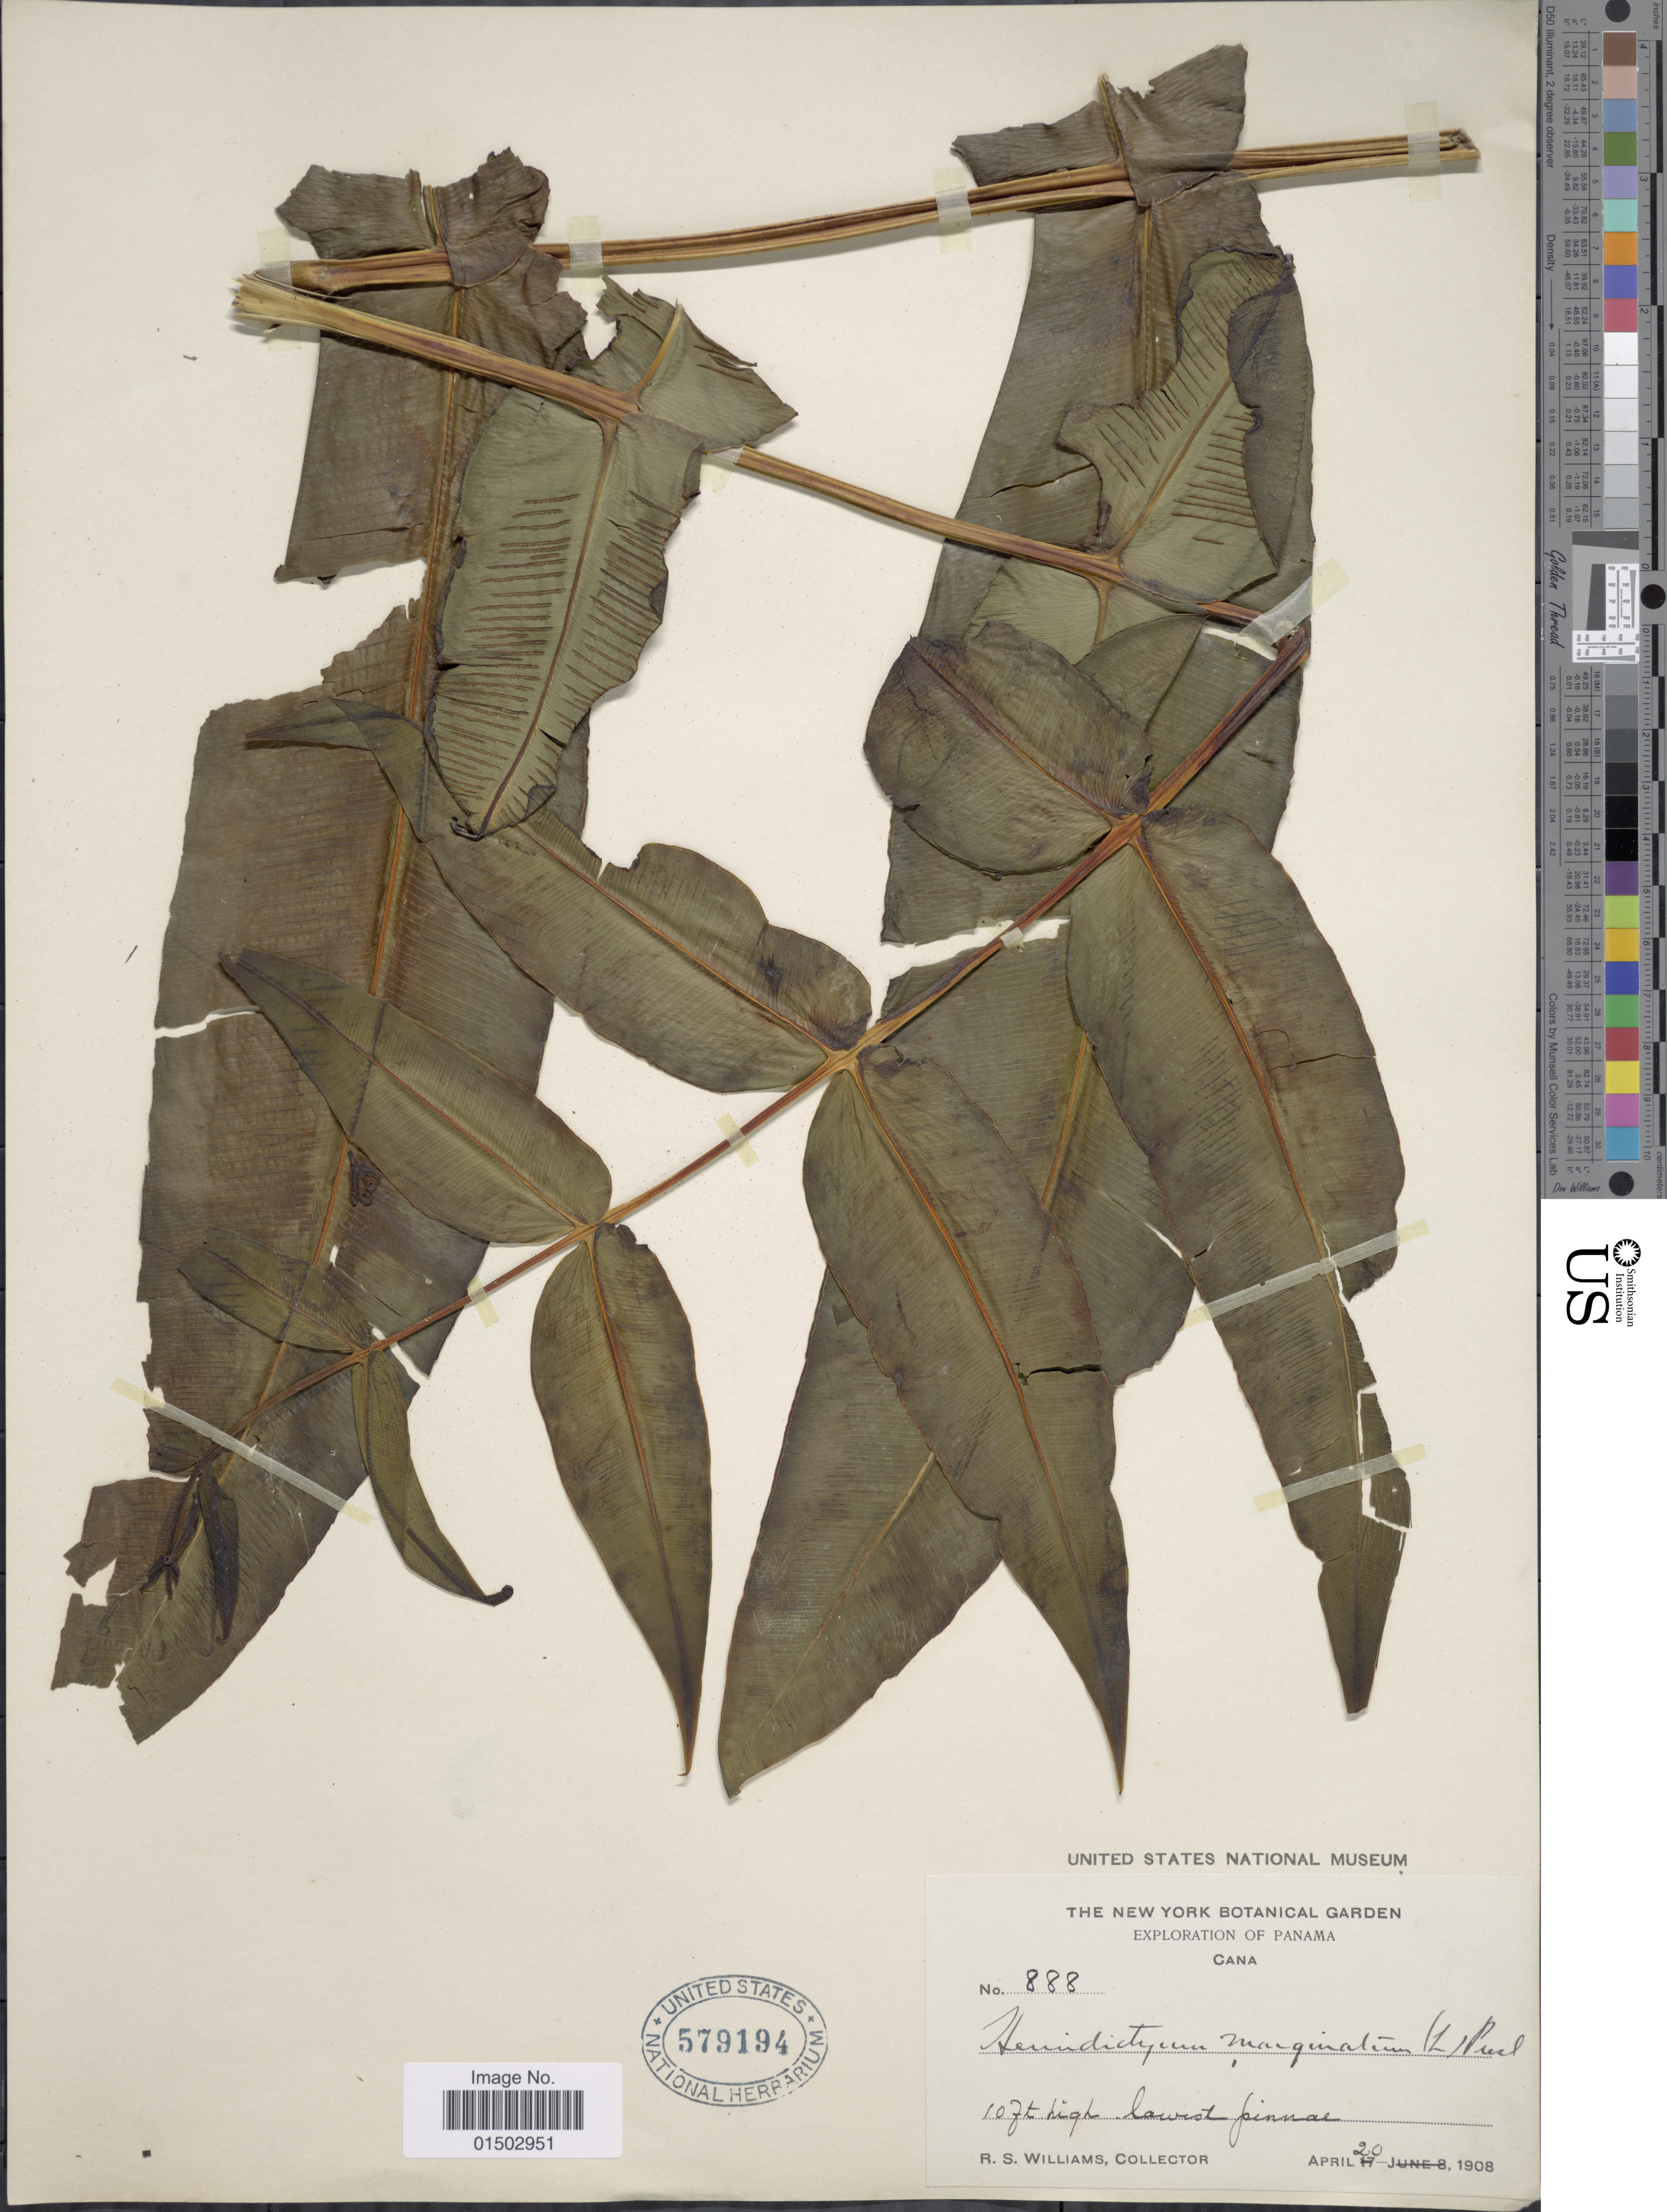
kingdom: Plantae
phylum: Tracheophyta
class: Polypodiopsida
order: Polypodiales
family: Hemidictyaceae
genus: Hemidictyum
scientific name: Hemidictyum marginatum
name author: (L.) C. Presl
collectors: R. S. Williams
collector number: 888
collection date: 1908-04-20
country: Panama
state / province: Panamá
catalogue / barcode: US 579194